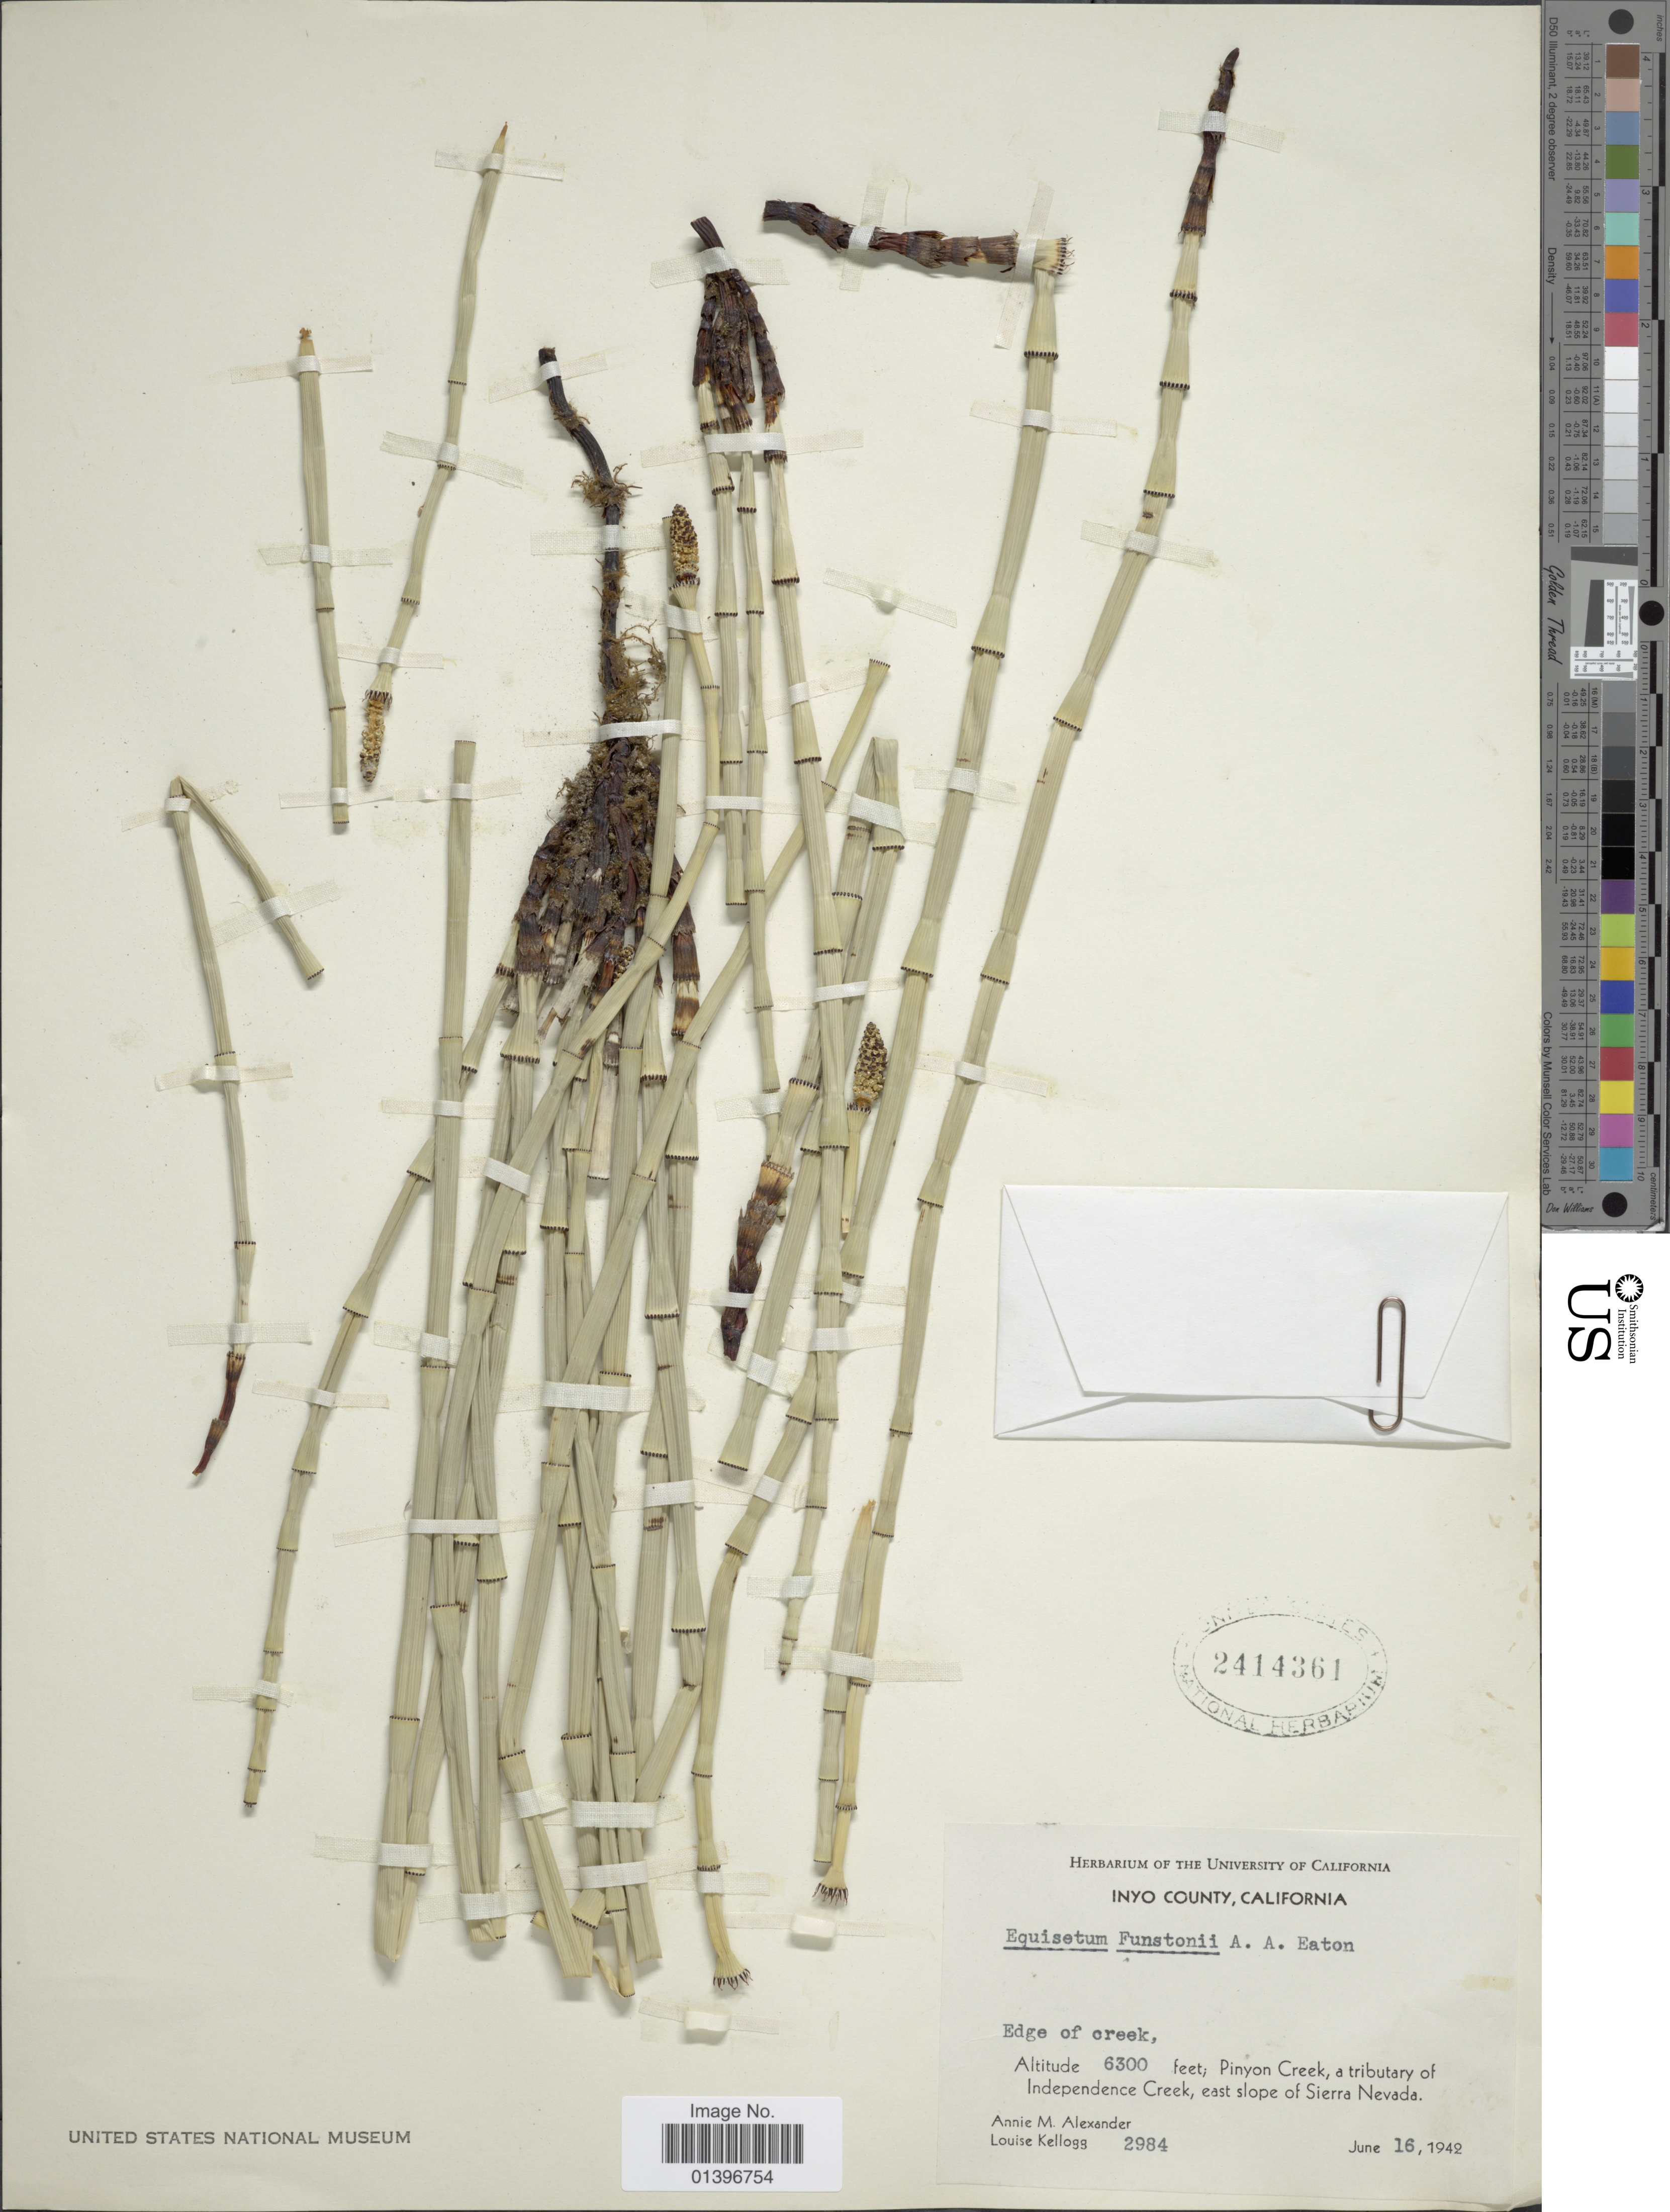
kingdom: Plantae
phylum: Tracheophyta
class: Polypodiopsida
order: Equisetales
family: Equisetaceae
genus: Equisetum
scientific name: Equisetum laevigatum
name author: A. Braun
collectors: A. M. Alexander & L. Kellogg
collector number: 2984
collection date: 1942-06-16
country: United States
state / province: California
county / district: Inyo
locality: Inyo County. Pinyon Creek, a tributary of Independence Creek, east slope of Sierra Nevada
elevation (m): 1920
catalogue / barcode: US 2414361